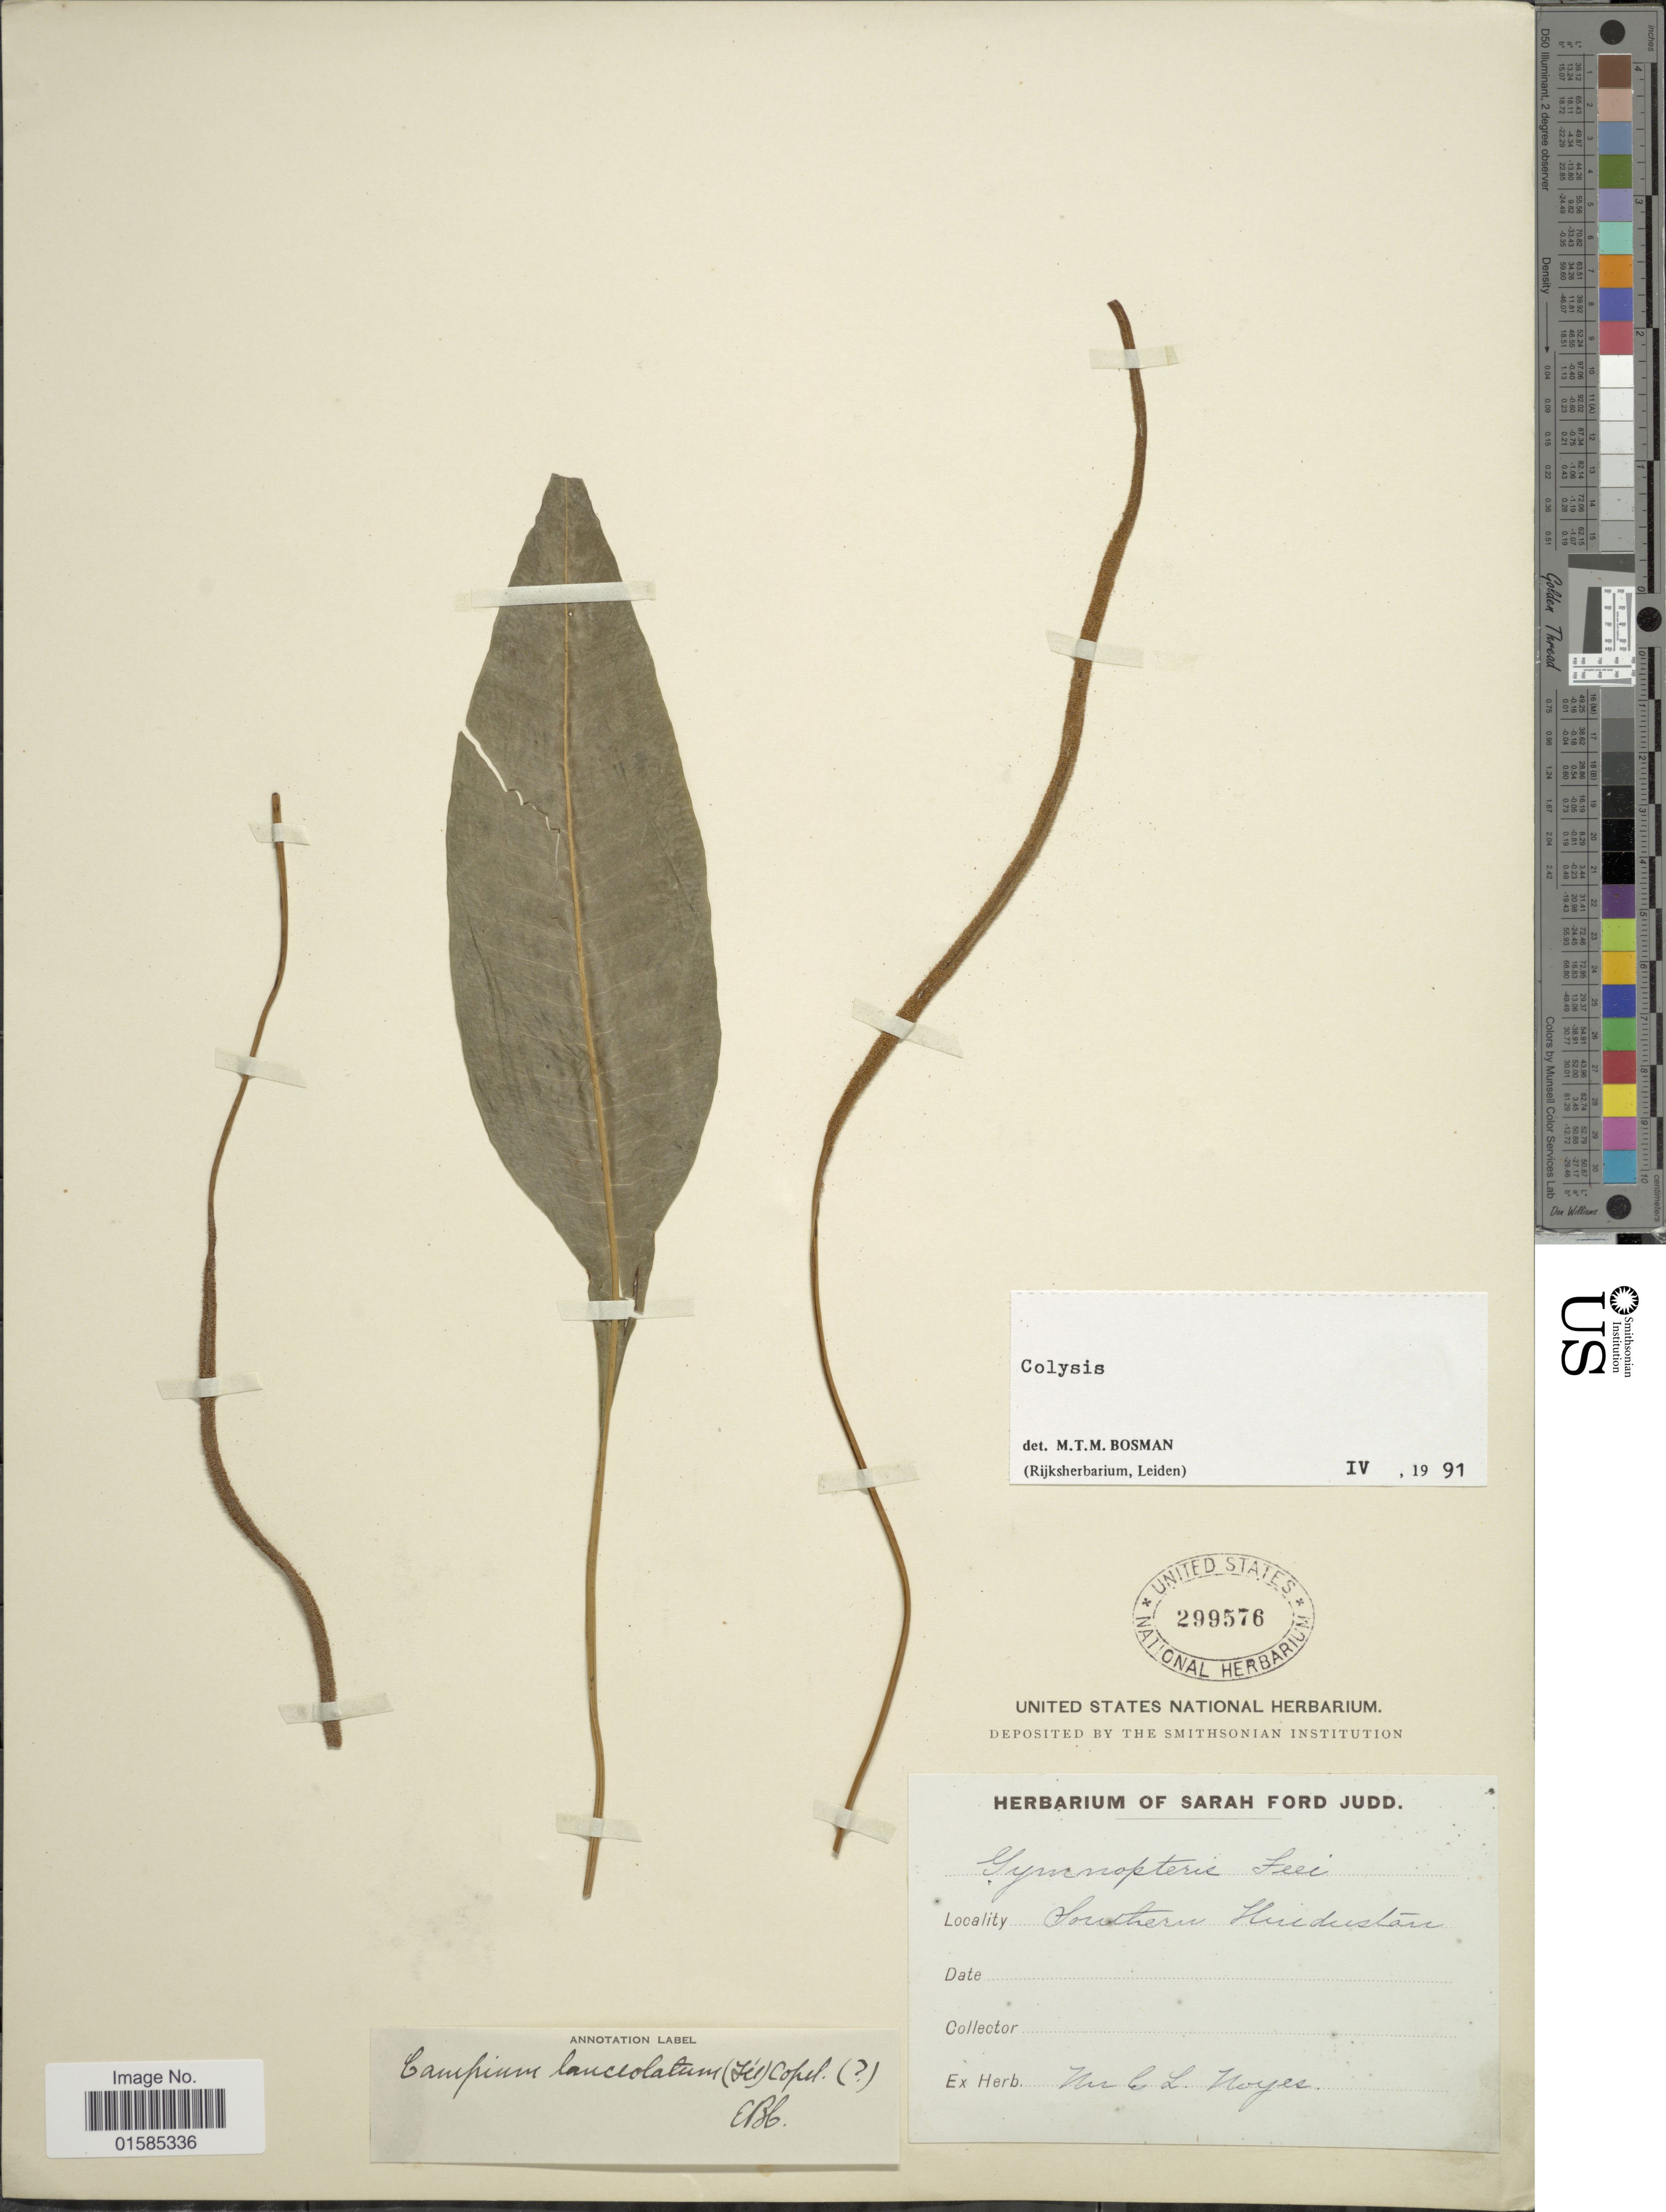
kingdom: Plantae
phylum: Tracheophyta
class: Polypodiopsida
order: Polypodiales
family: Polypodiaceae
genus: Leptochilus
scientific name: Leptochilus lanceolatus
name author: Fée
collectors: C. Noyes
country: India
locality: Southern Hindustan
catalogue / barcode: US 299576